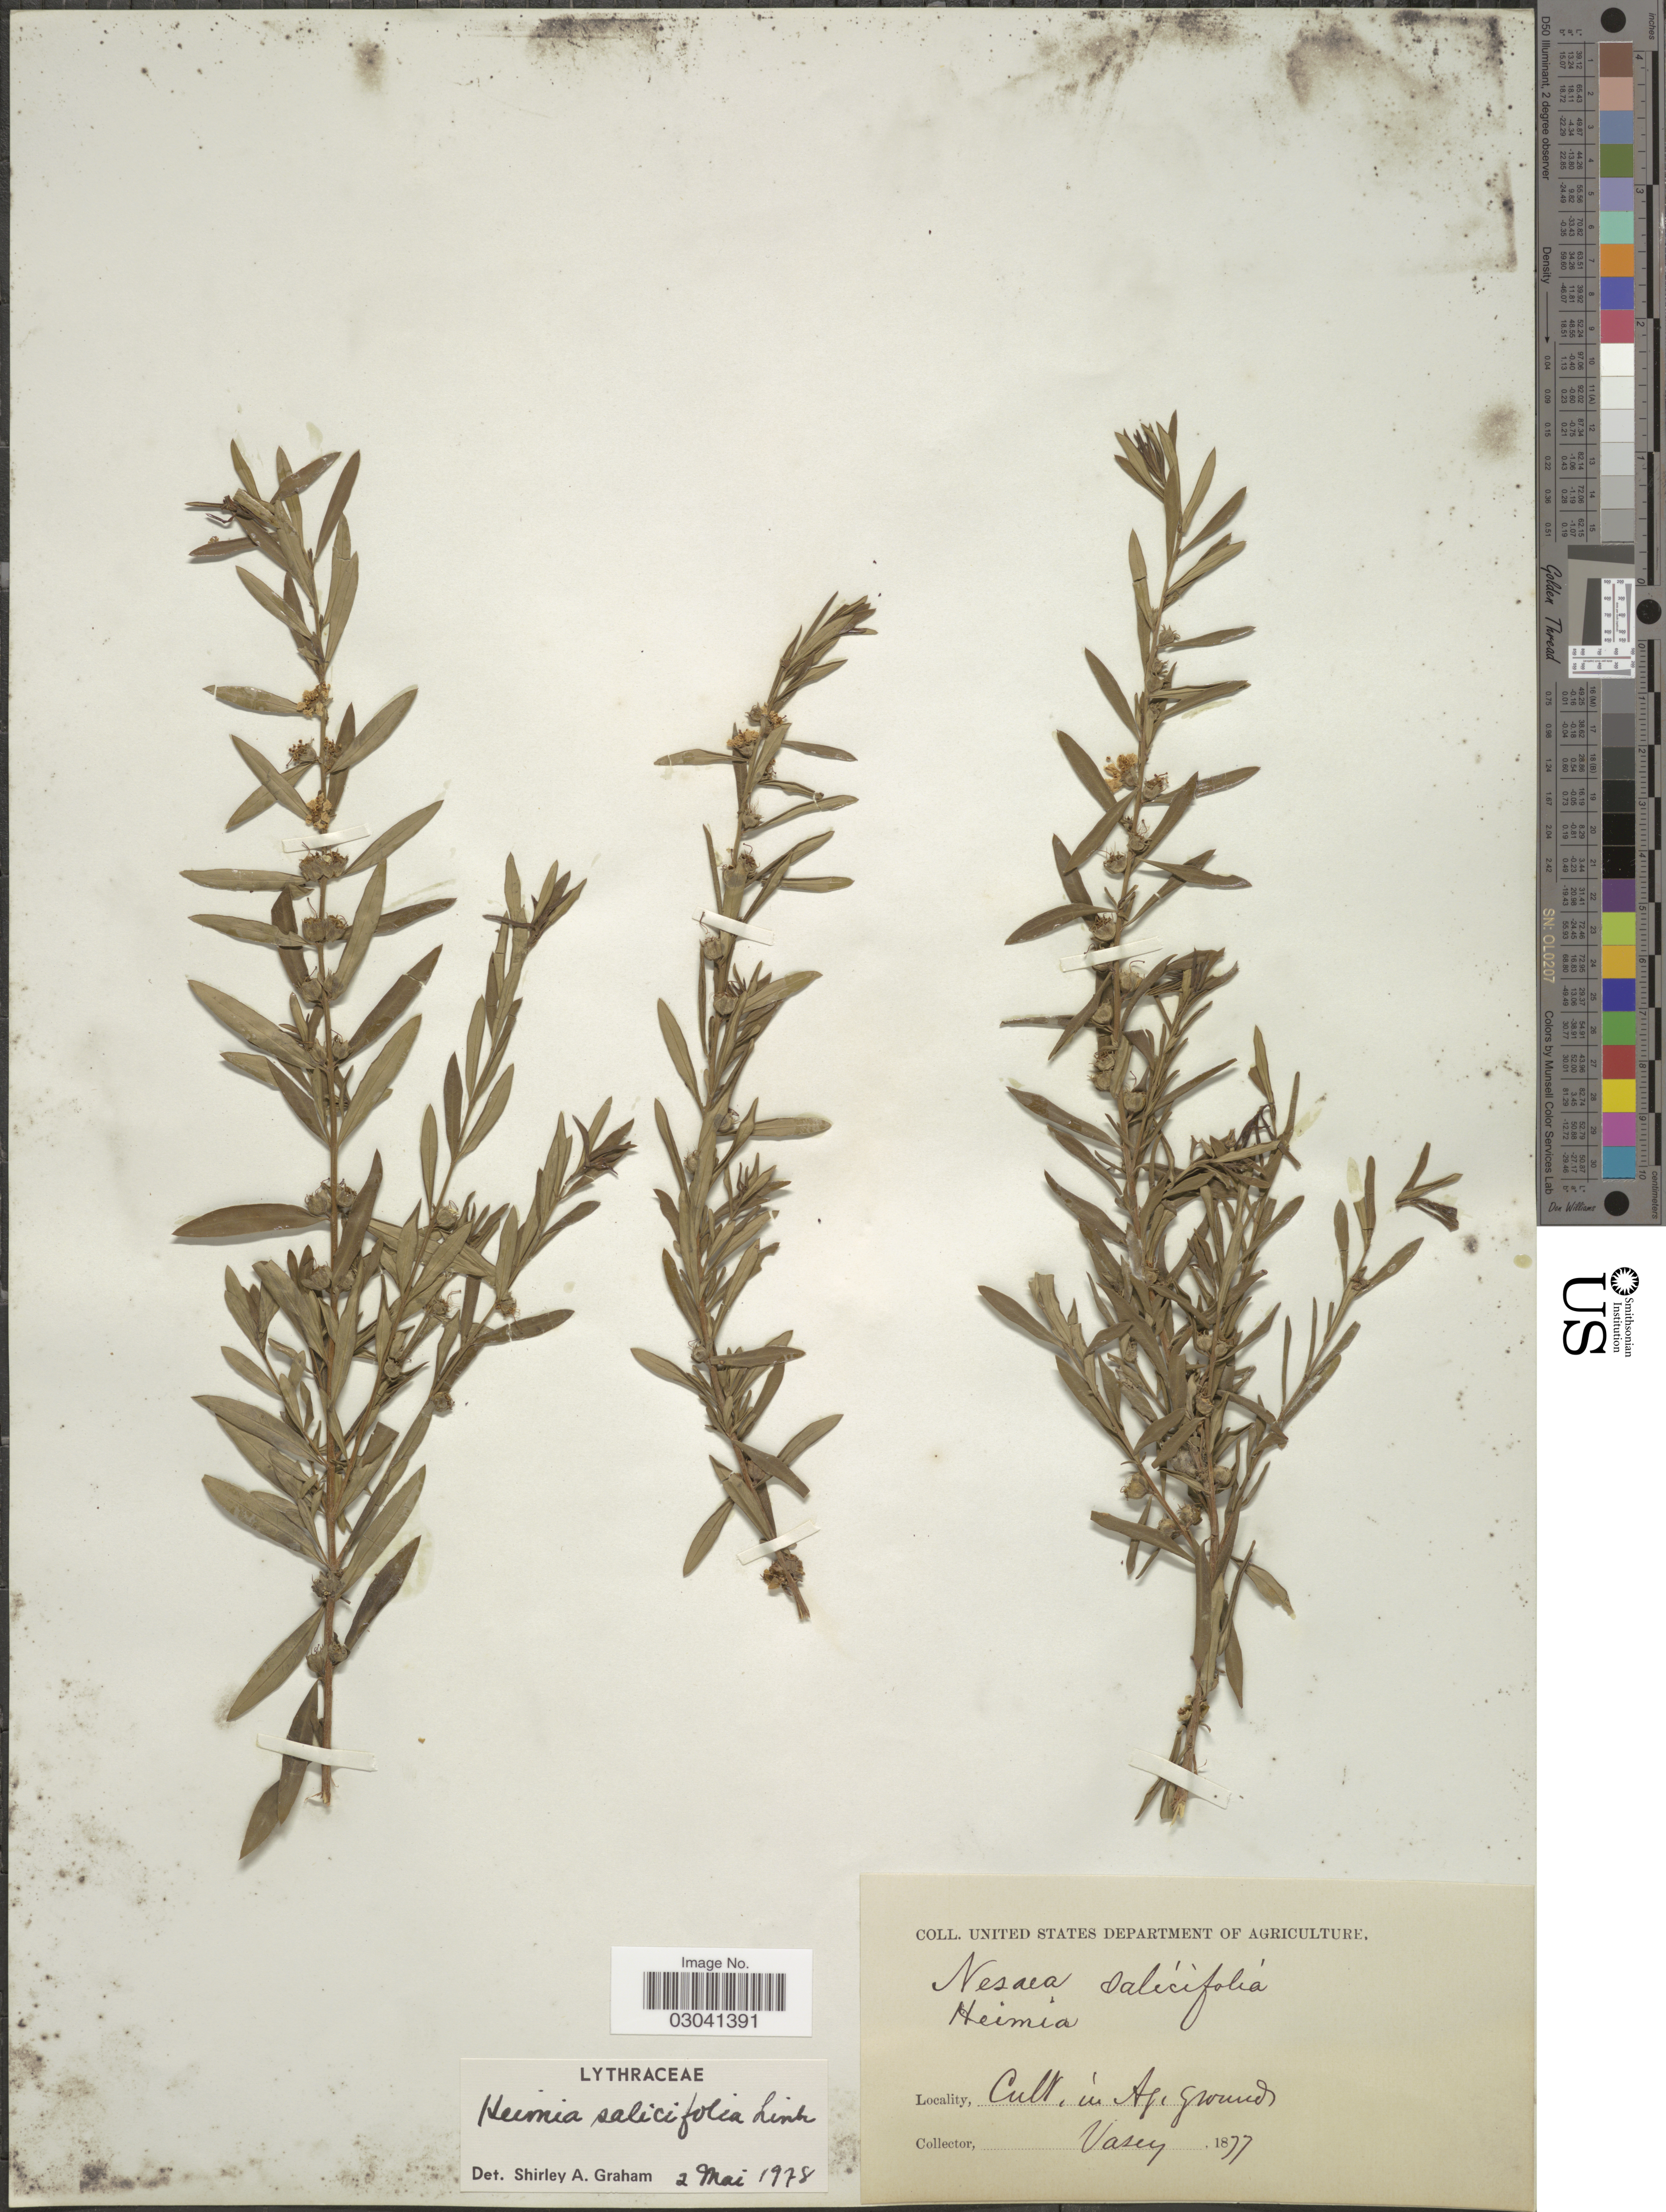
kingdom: Plantae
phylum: Tracheophyta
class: Magnoliopsida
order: Myrtales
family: Lythraceae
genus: Heimia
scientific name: Heimia salicifolia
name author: Link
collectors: Vasey, --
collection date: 1877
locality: Cult. in Ag. grounds.